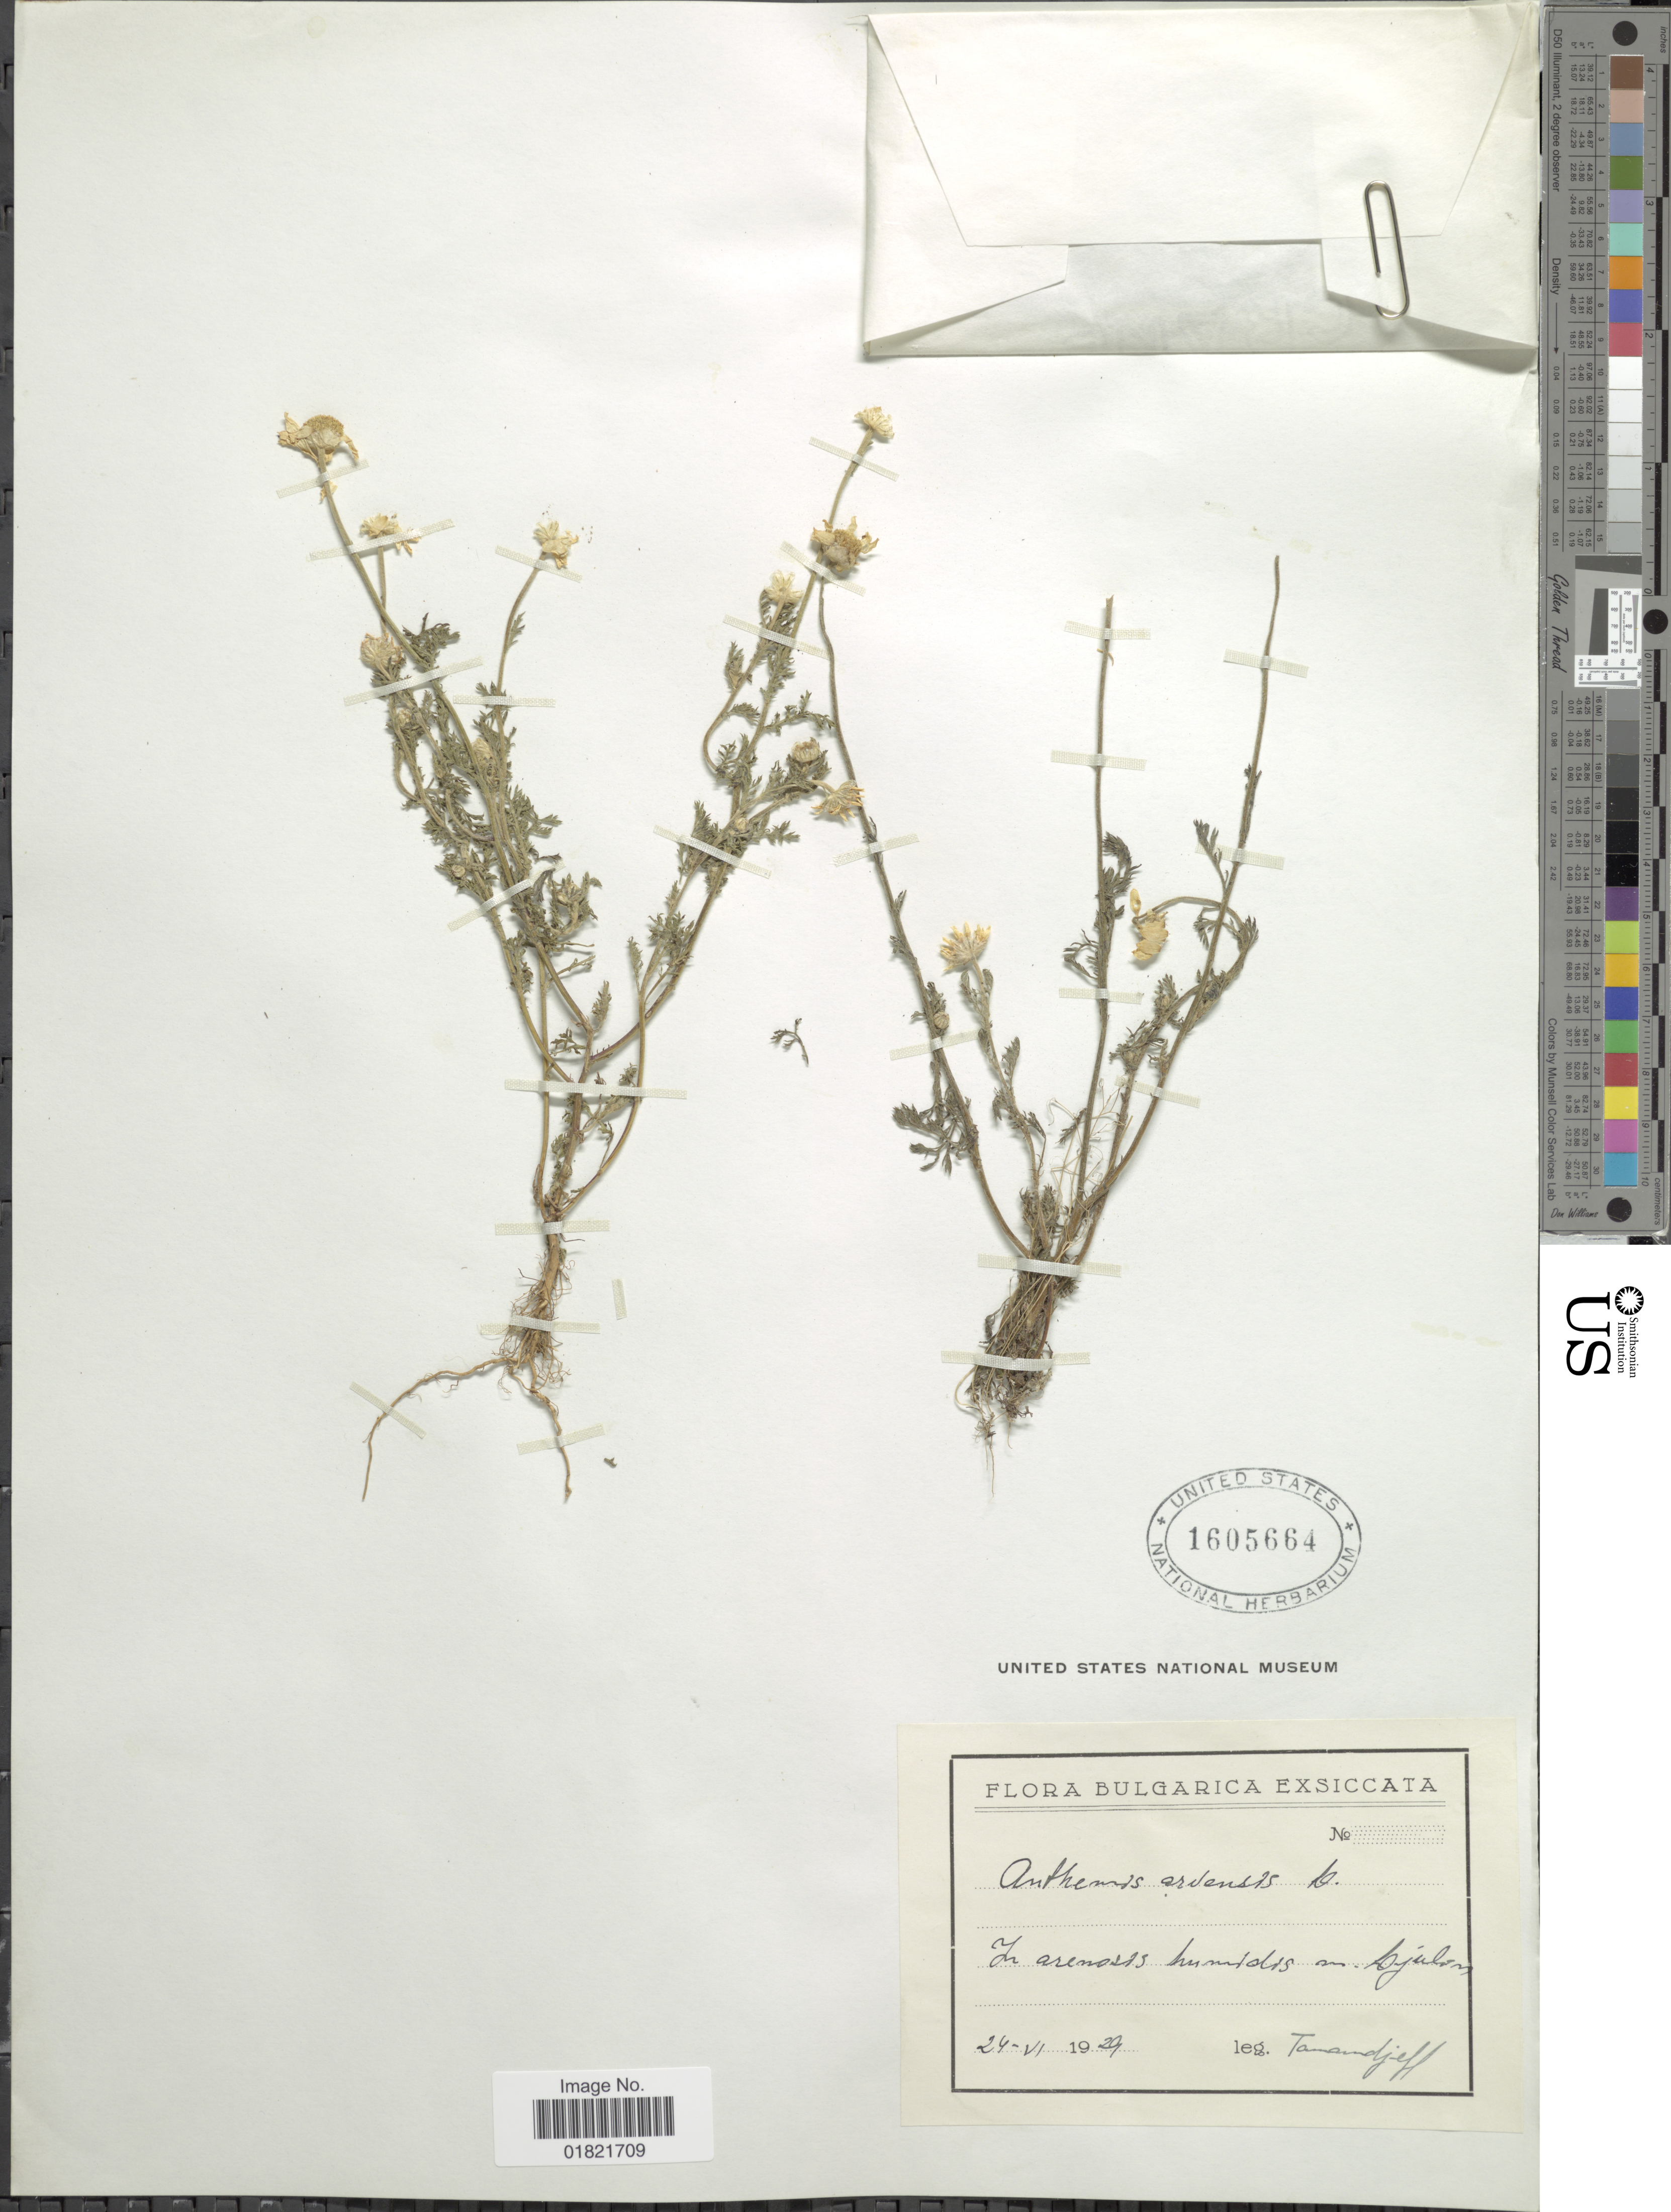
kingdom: Plantae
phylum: Tracheophyta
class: Magnoliopsida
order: Asterales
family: Asteraceae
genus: Anthemis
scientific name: Anthemis arvensis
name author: L.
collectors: -. Tamandjeff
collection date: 1929-06-24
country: Bulgaria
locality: In arenosis humidis sn Djalem [interpreted]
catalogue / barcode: US 1605664